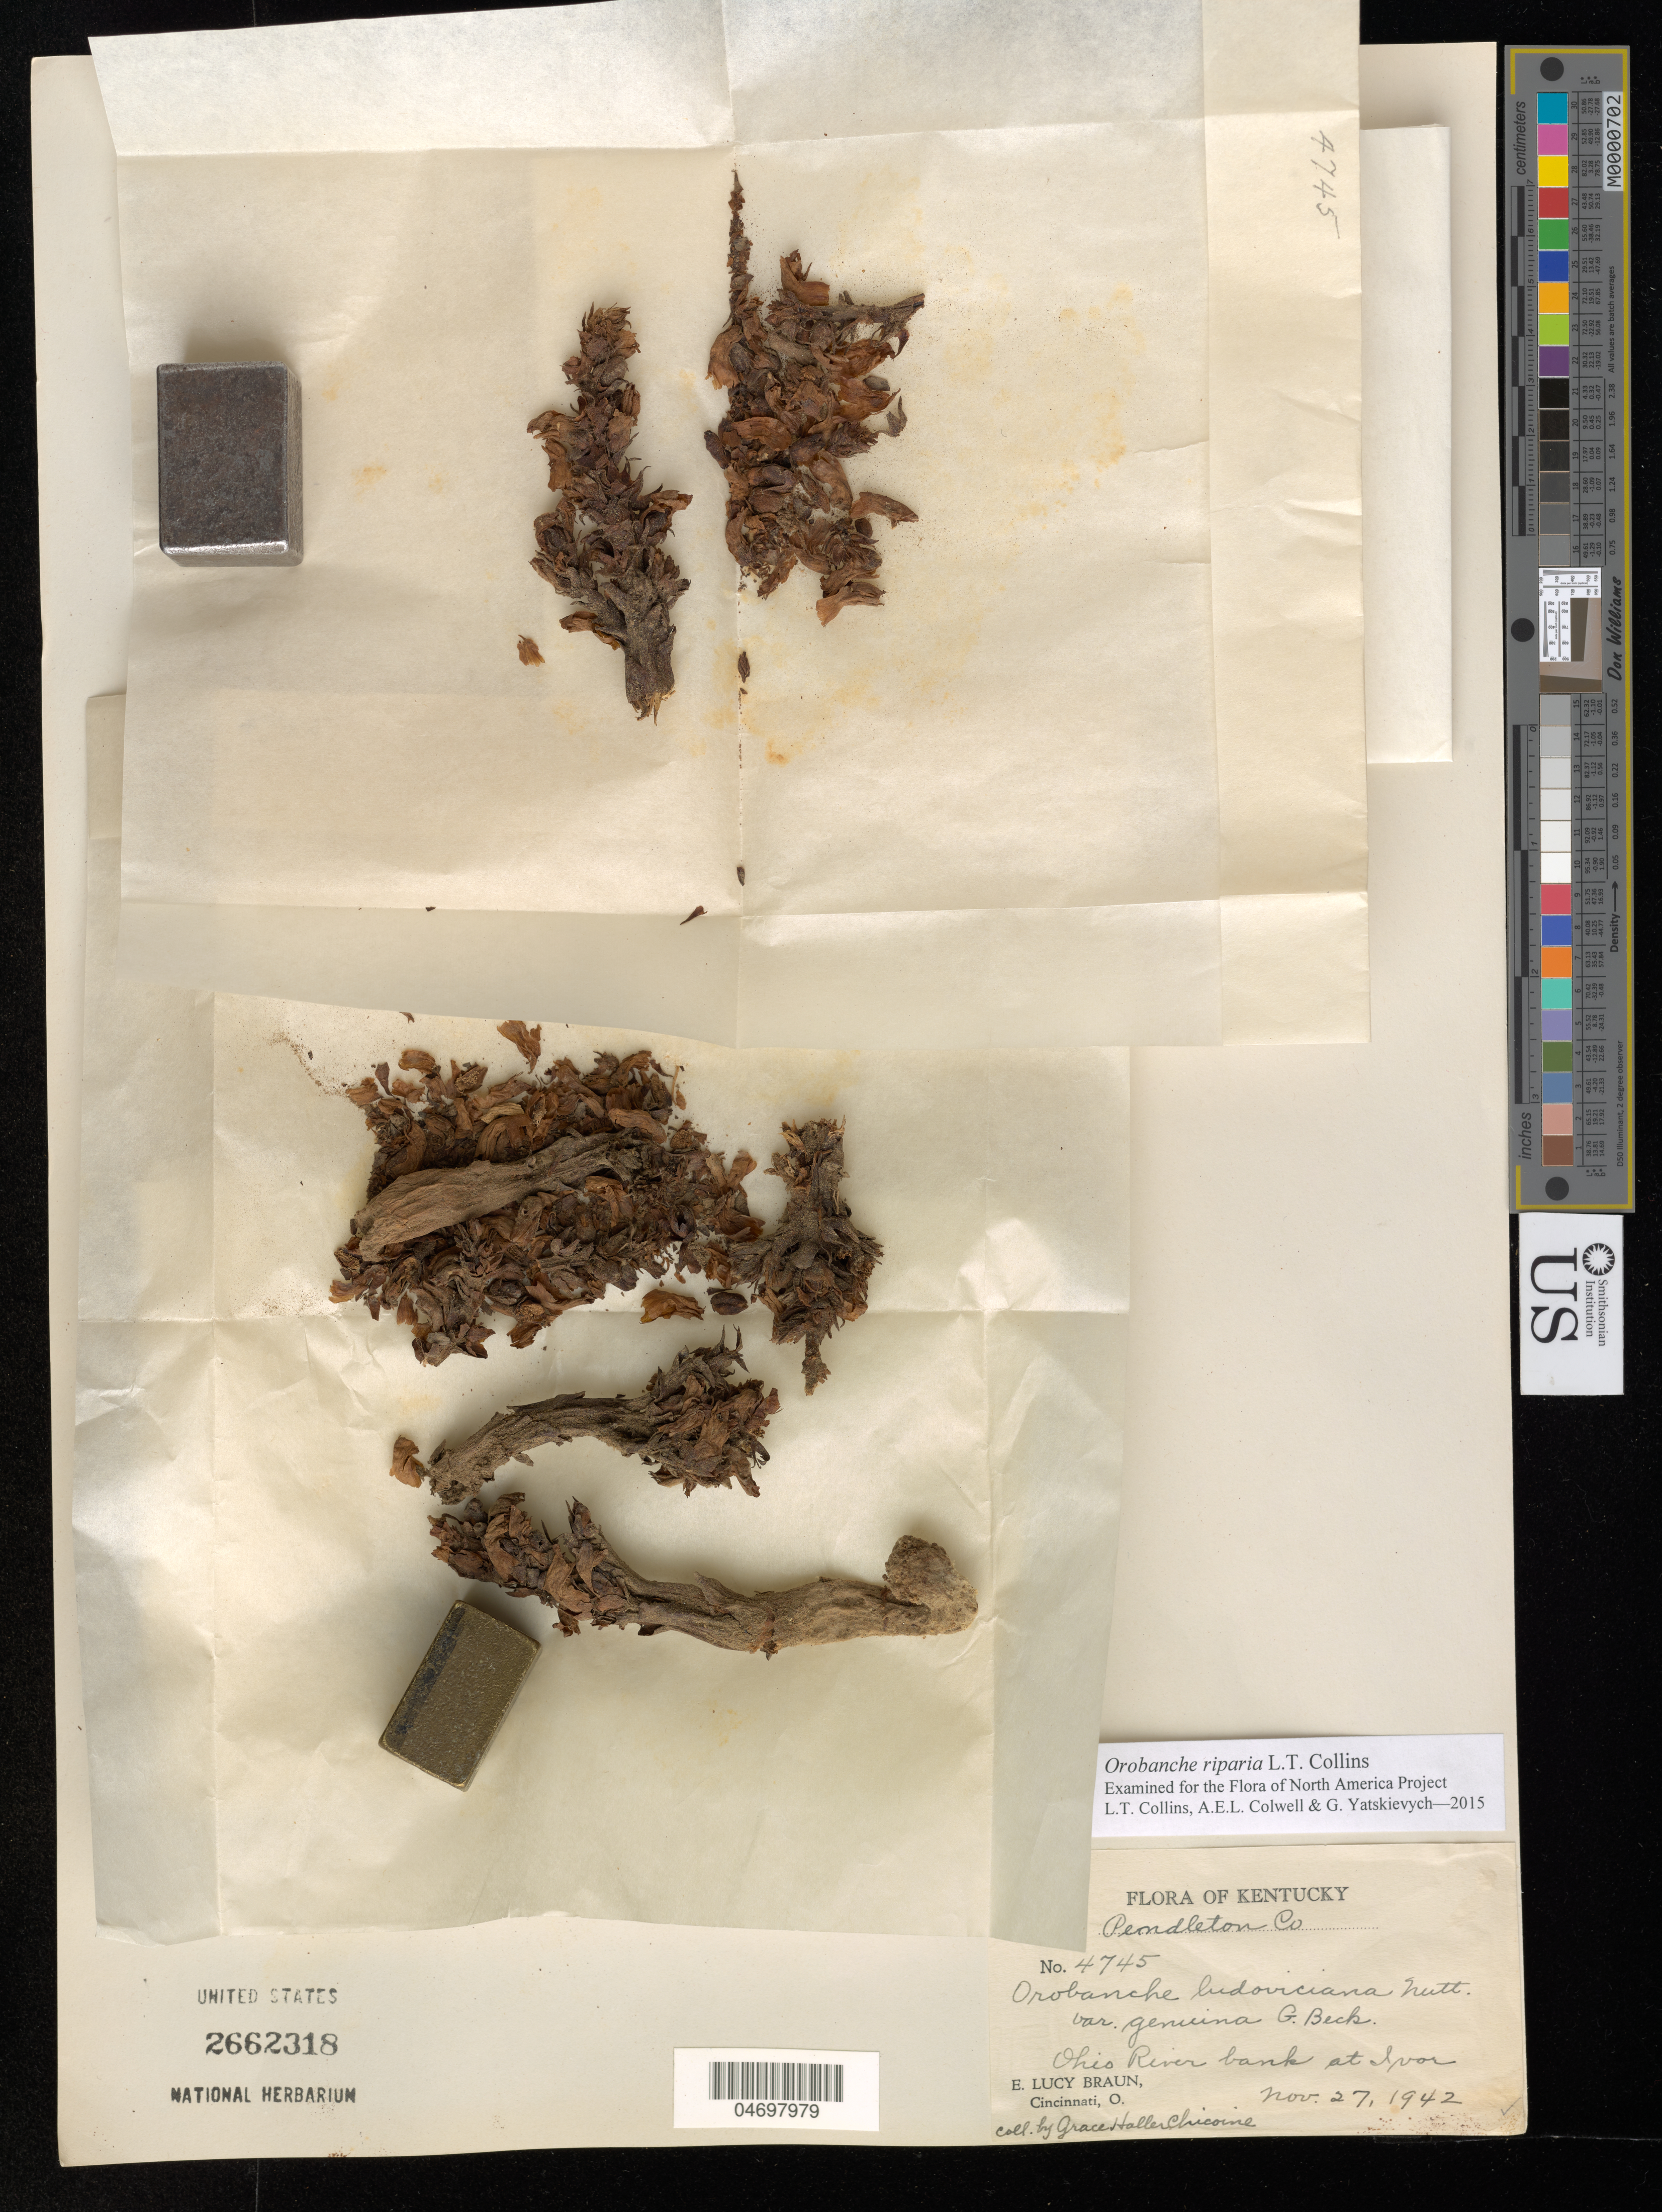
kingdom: Plantae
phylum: Tracheophyta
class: Magnoliopsida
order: Lamiales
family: Orobanchaceae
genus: Orobanche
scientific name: Orobanche riparia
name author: L.T. Collins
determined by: Collins, L. T.; Colwell, A. E.; Yatskievych, G. A.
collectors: E. L. Braun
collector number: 4745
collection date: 1942-11-27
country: United States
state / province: Kentucky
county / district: Pendleton Co.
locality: Ohio River bank at Ivor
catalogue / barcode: US 2662318